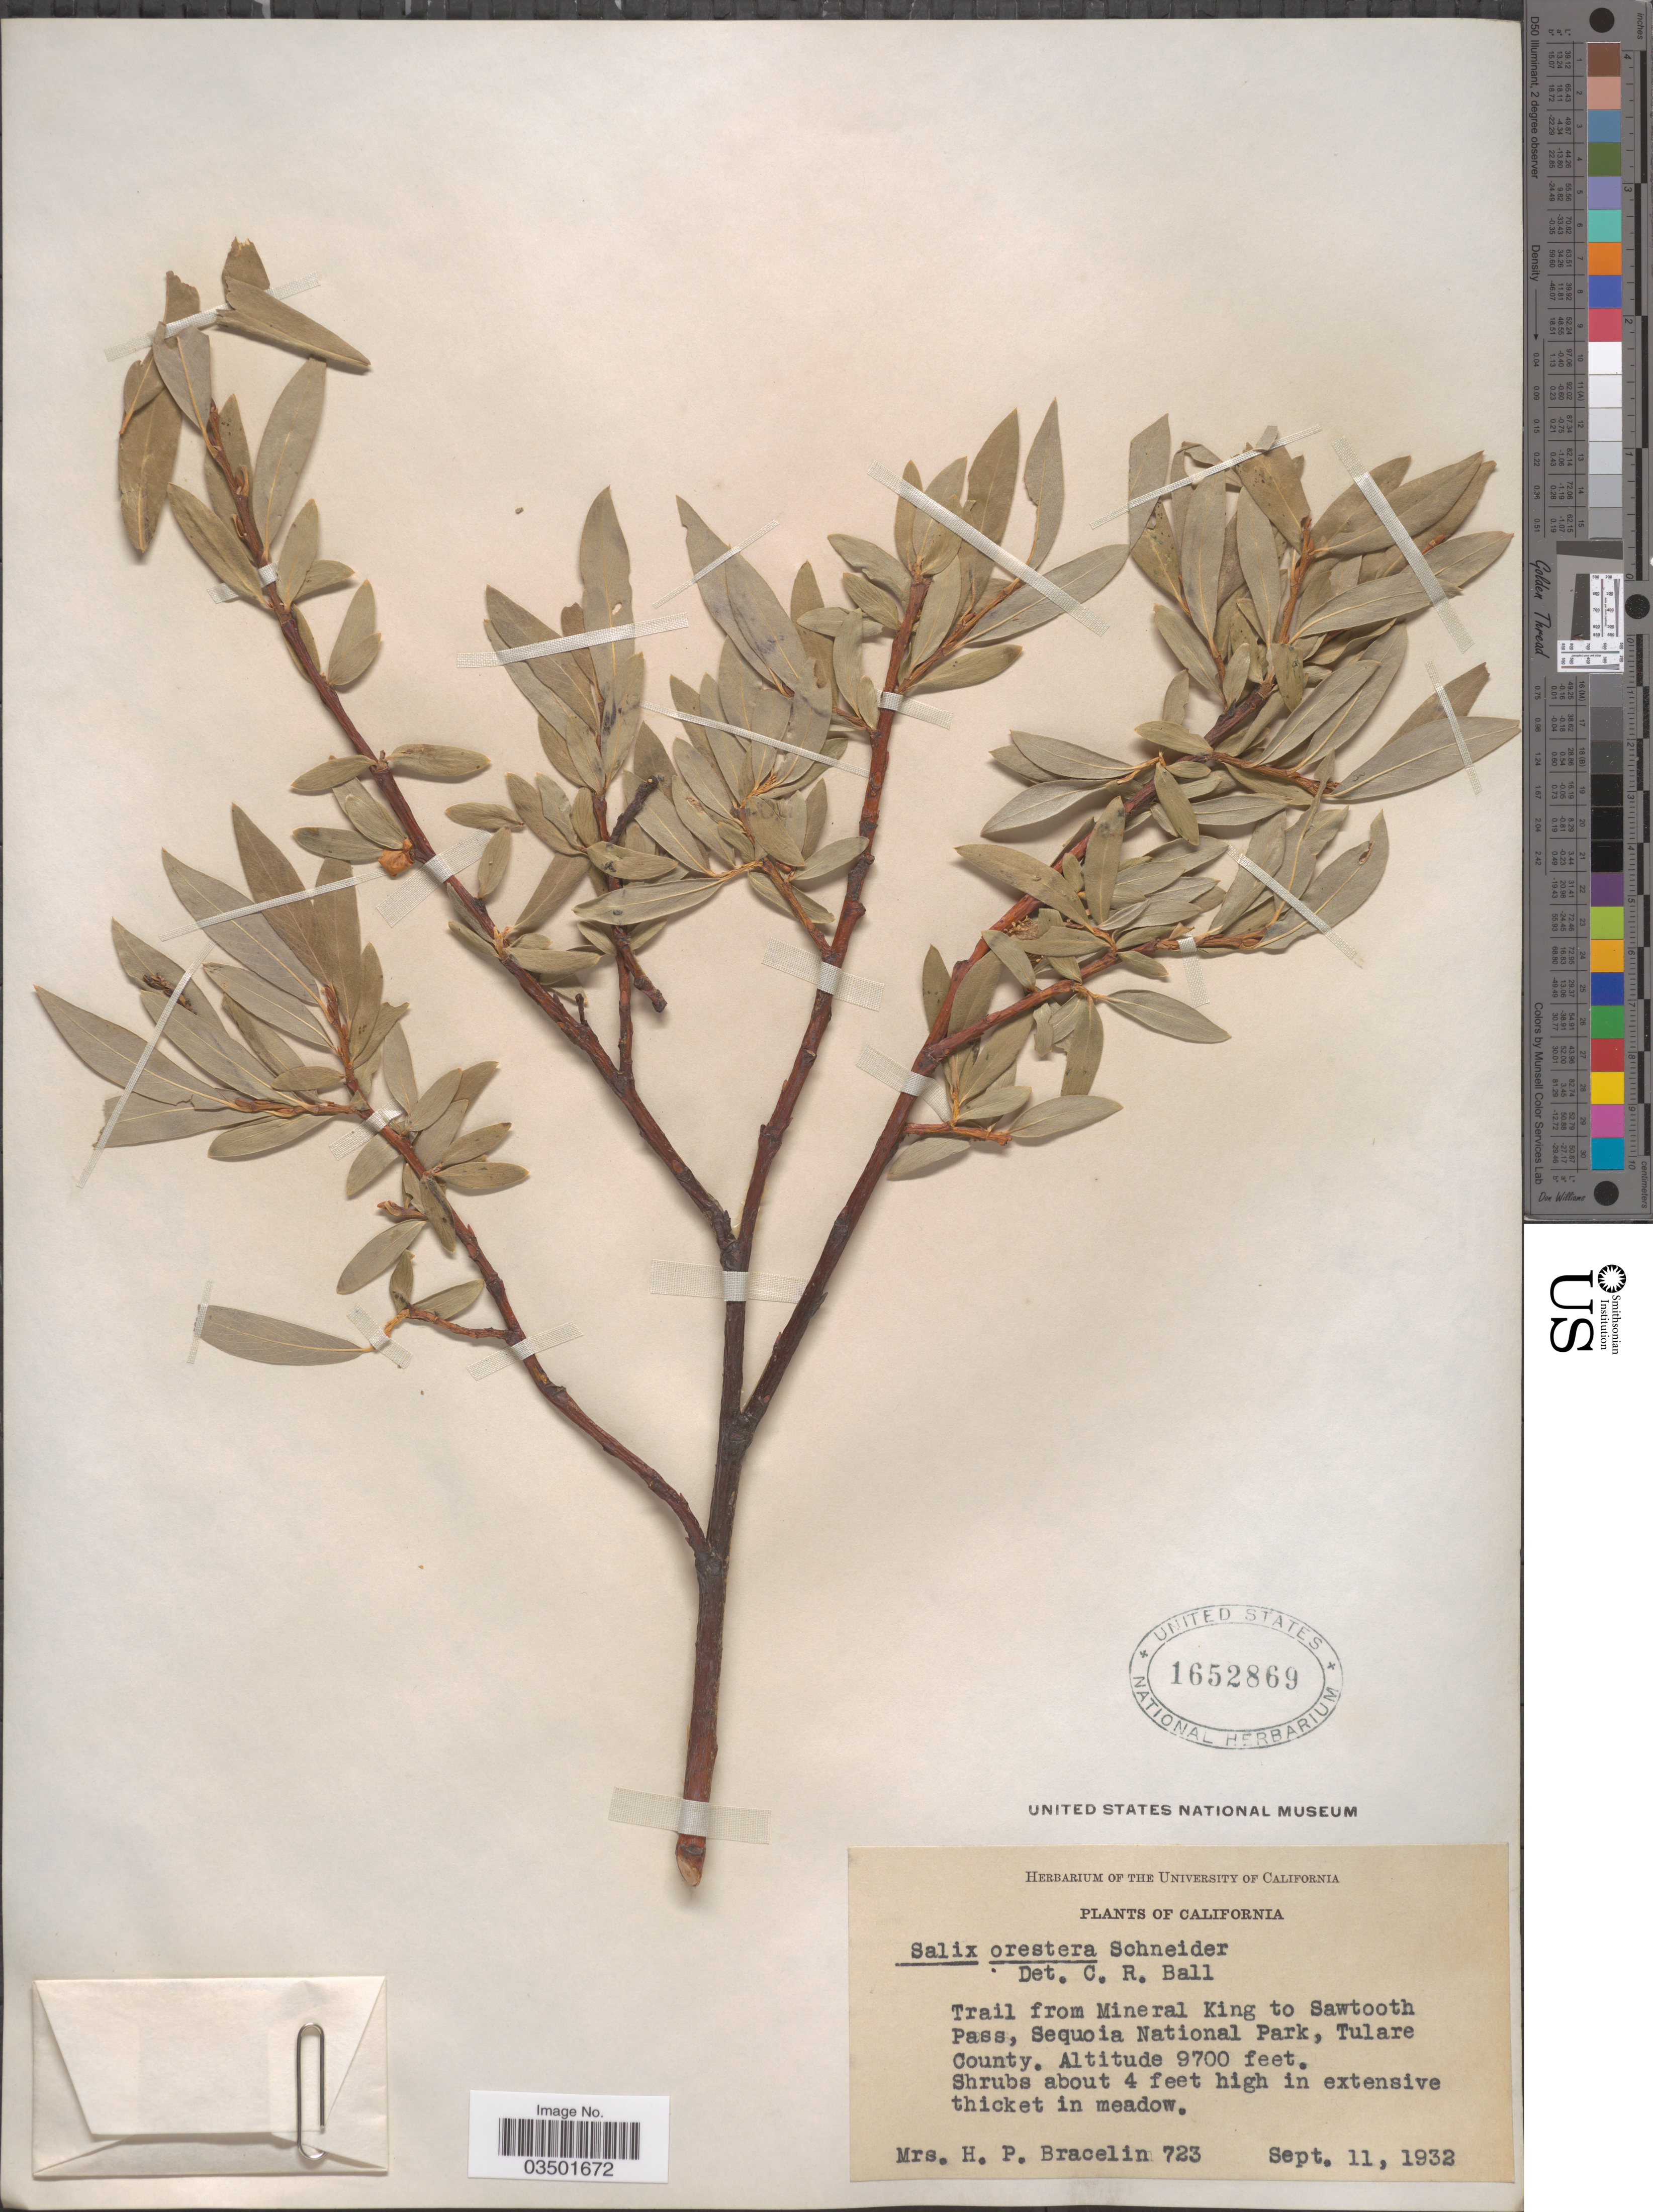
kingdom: Plantae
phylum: Tracheophyta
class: Magnoliopsida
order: Malpighiales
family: Salicaceae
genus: Salix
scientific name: Salix orestera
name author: C.K. Schneid.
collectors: H. Bracelin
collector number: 723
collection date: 1932-09-11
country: United States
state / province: California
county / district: Tulare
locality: Trail from Mineral King to Sawtooth Pass, Sequoia National Park, Tulare County.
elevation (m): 2957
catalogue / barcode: US 1652869